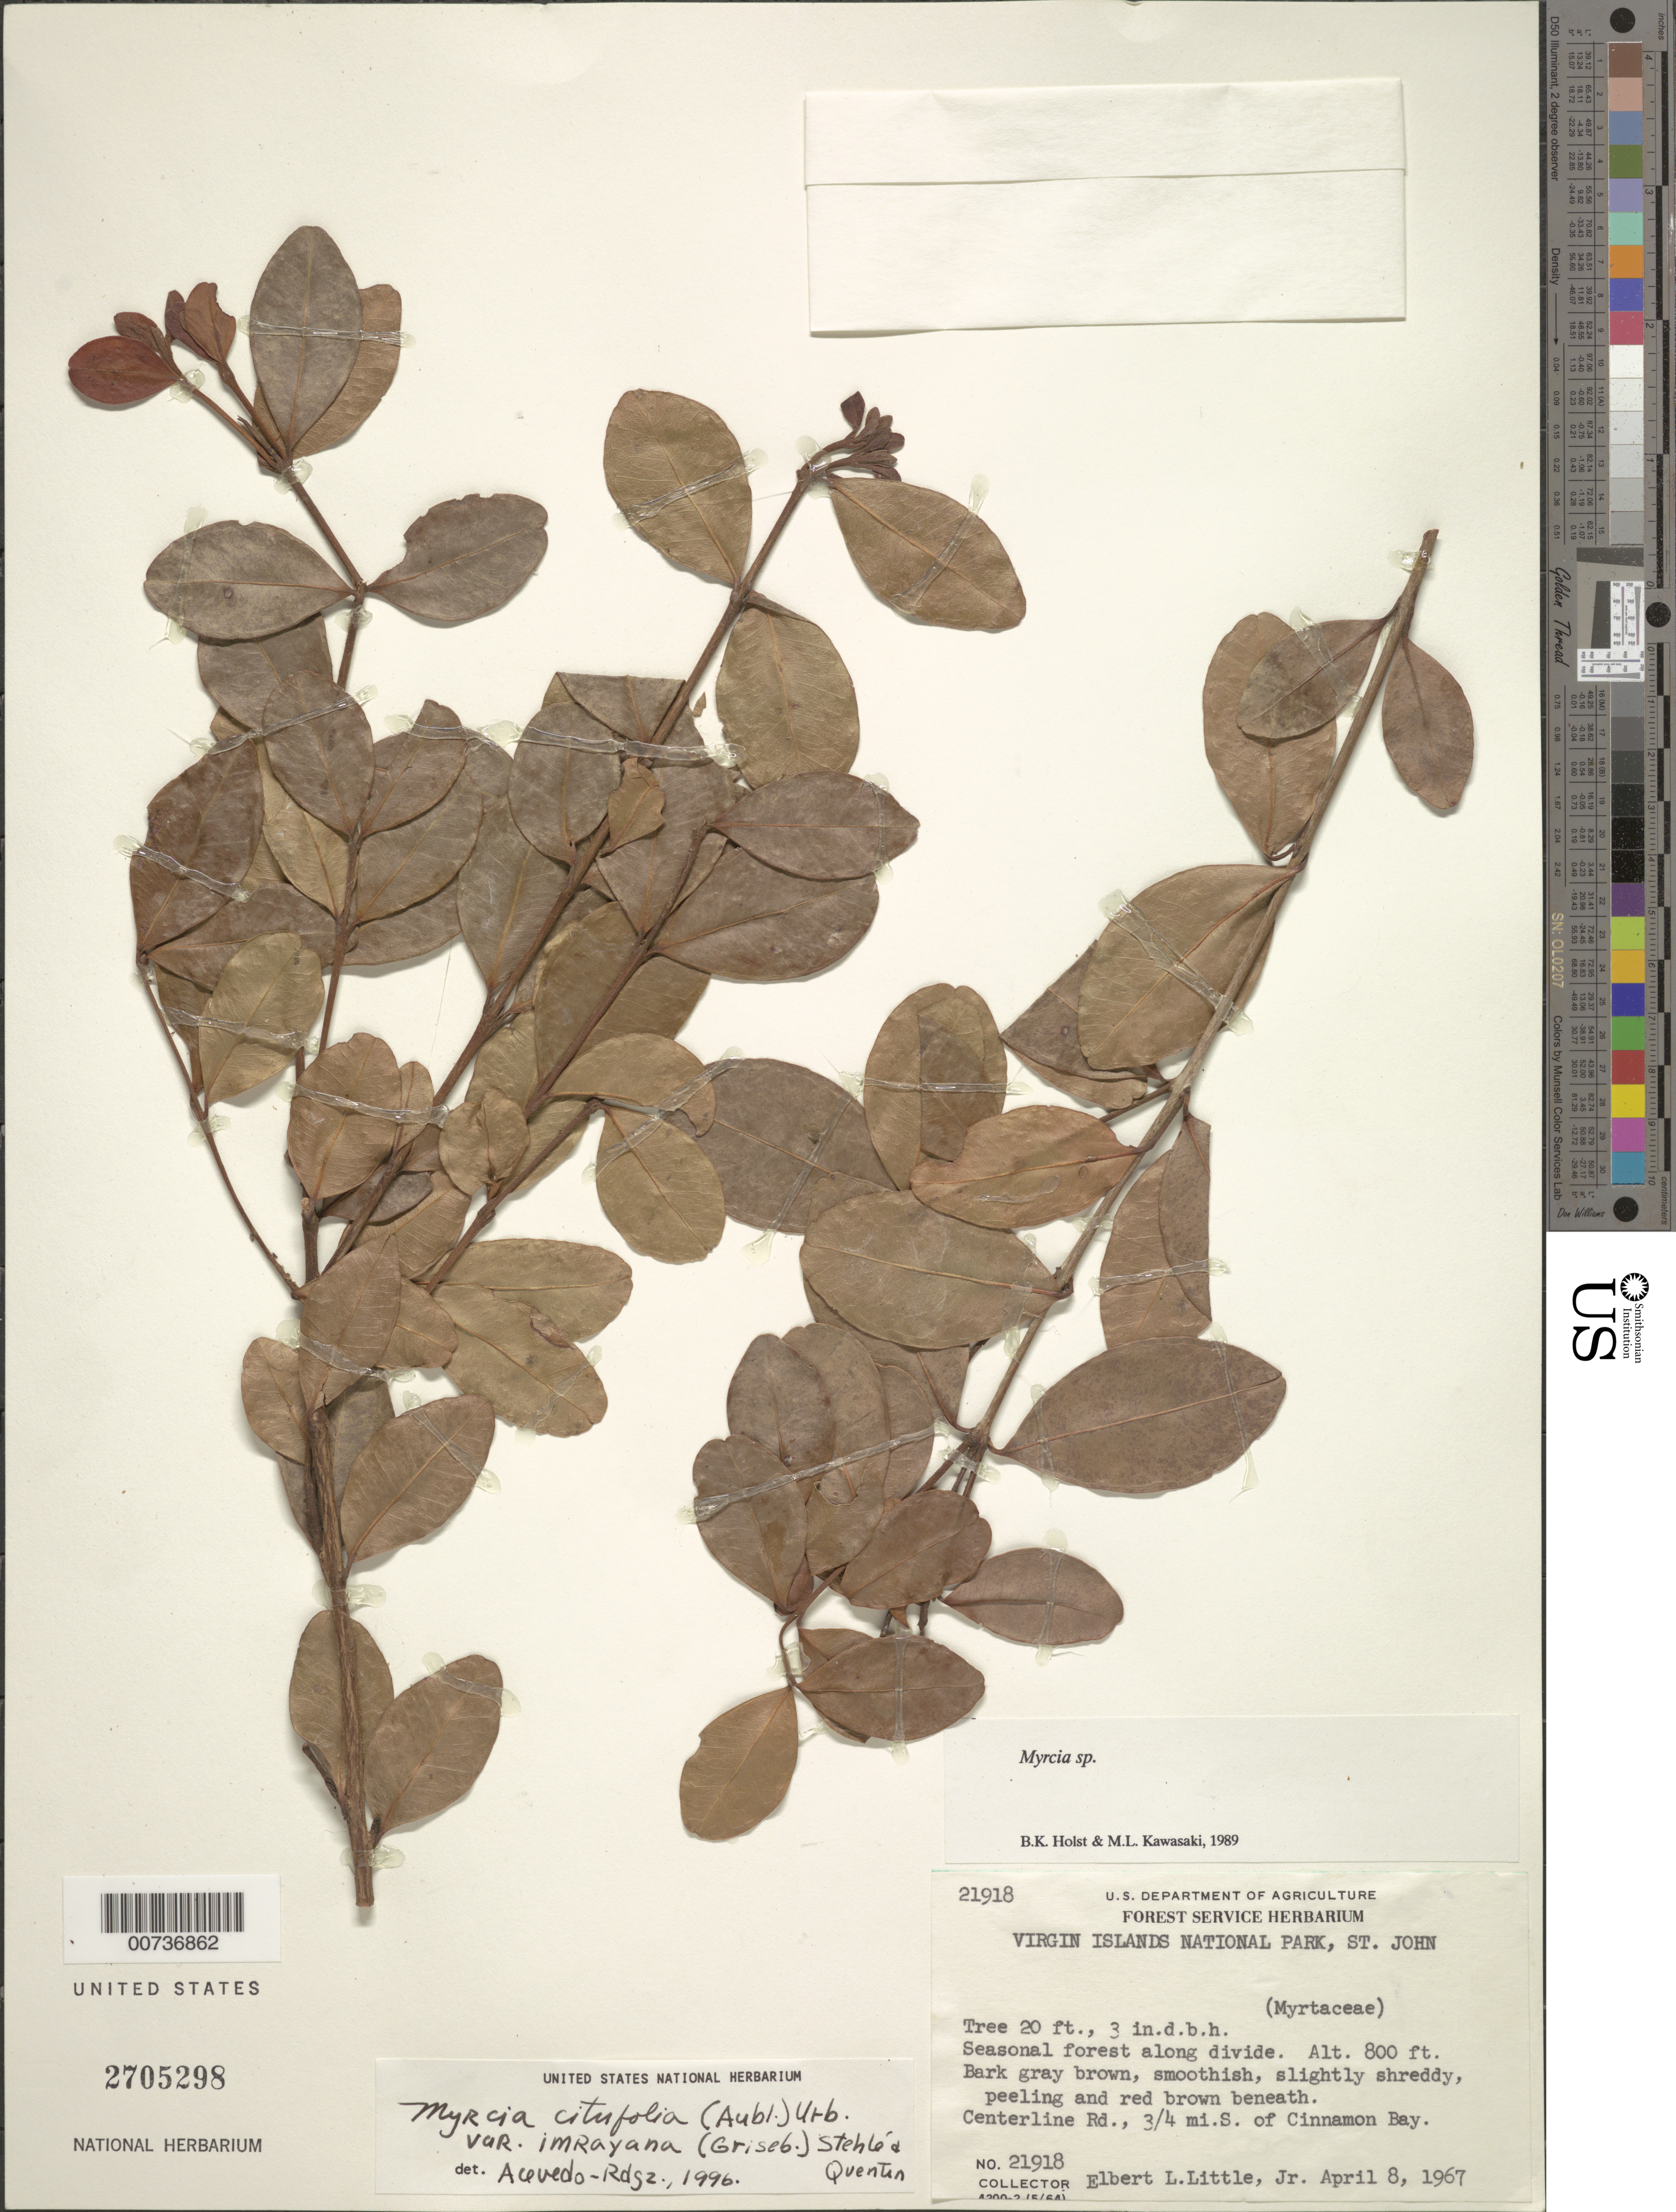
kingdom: Plantae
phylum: Tracheophyta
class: Magnoliopsida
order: Myrtales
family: Myrtaceae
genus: Myrcia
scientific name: Myrcia citrifolia var. imrayana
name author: (Griseb.) Stehlé & Quentin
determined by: Acevedo-Rodríguez, P., (BOT), Smithsonian Institution - National Museum of Natural History (UNITED STATES)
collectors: E. L. Little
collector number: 21918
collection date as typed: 08 Apr 1967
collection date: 1967-04-08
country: U.S. Virgin Islands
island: St. John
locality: Centerline Rd., 3/4 miles S of Cinnamon Bay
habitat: Seasonal forest along divide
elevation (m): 244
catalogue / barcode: US 2705298